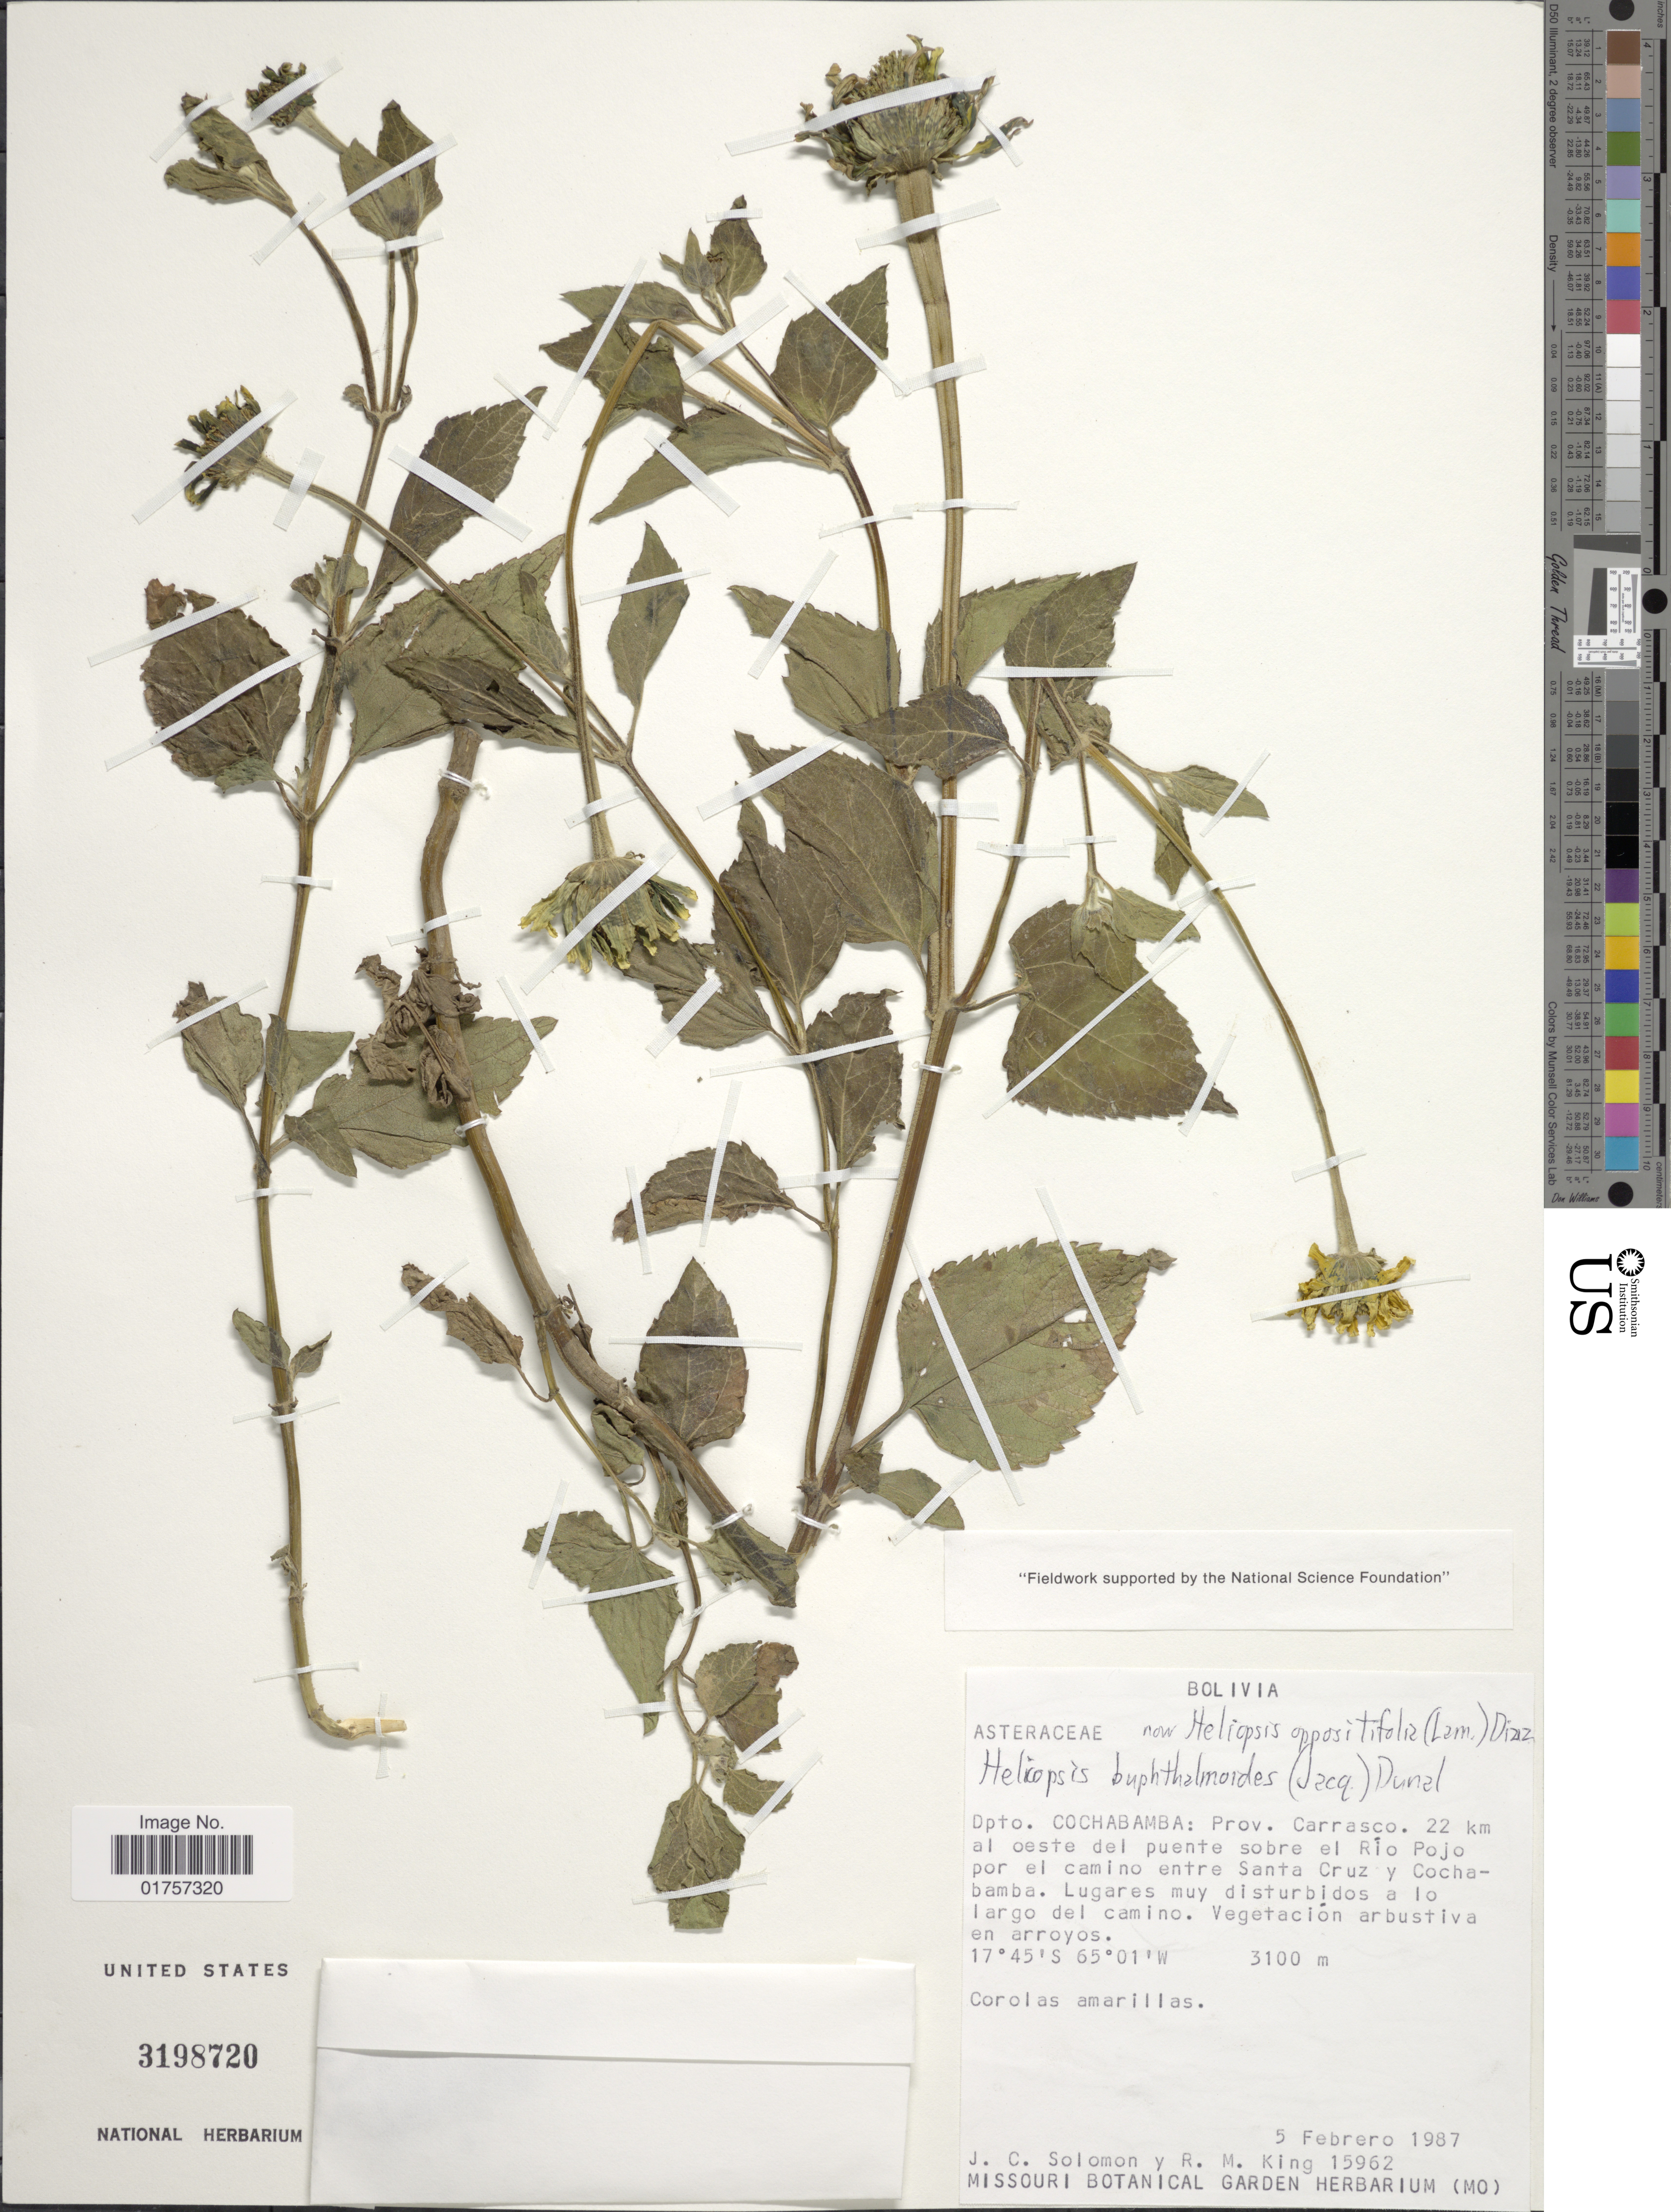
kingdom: Plantae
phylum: Tracheophyta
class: Magnoliopsida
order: Asterales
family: Asteraceae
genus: Heliopsis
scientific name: Heliopsis buphthalmoides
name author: (Jacq.) Dunal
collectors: J. C. Solomon & R. M. King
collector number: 15962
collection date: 1987-02-05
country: Bolivia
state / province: Cochabamba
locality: Prov. Carrasco. 22 km al oeste del puente sobre el Río Pojo por el camino entre Santa Cruz y Cochabamba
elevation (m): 3100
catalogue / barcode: US 3198720